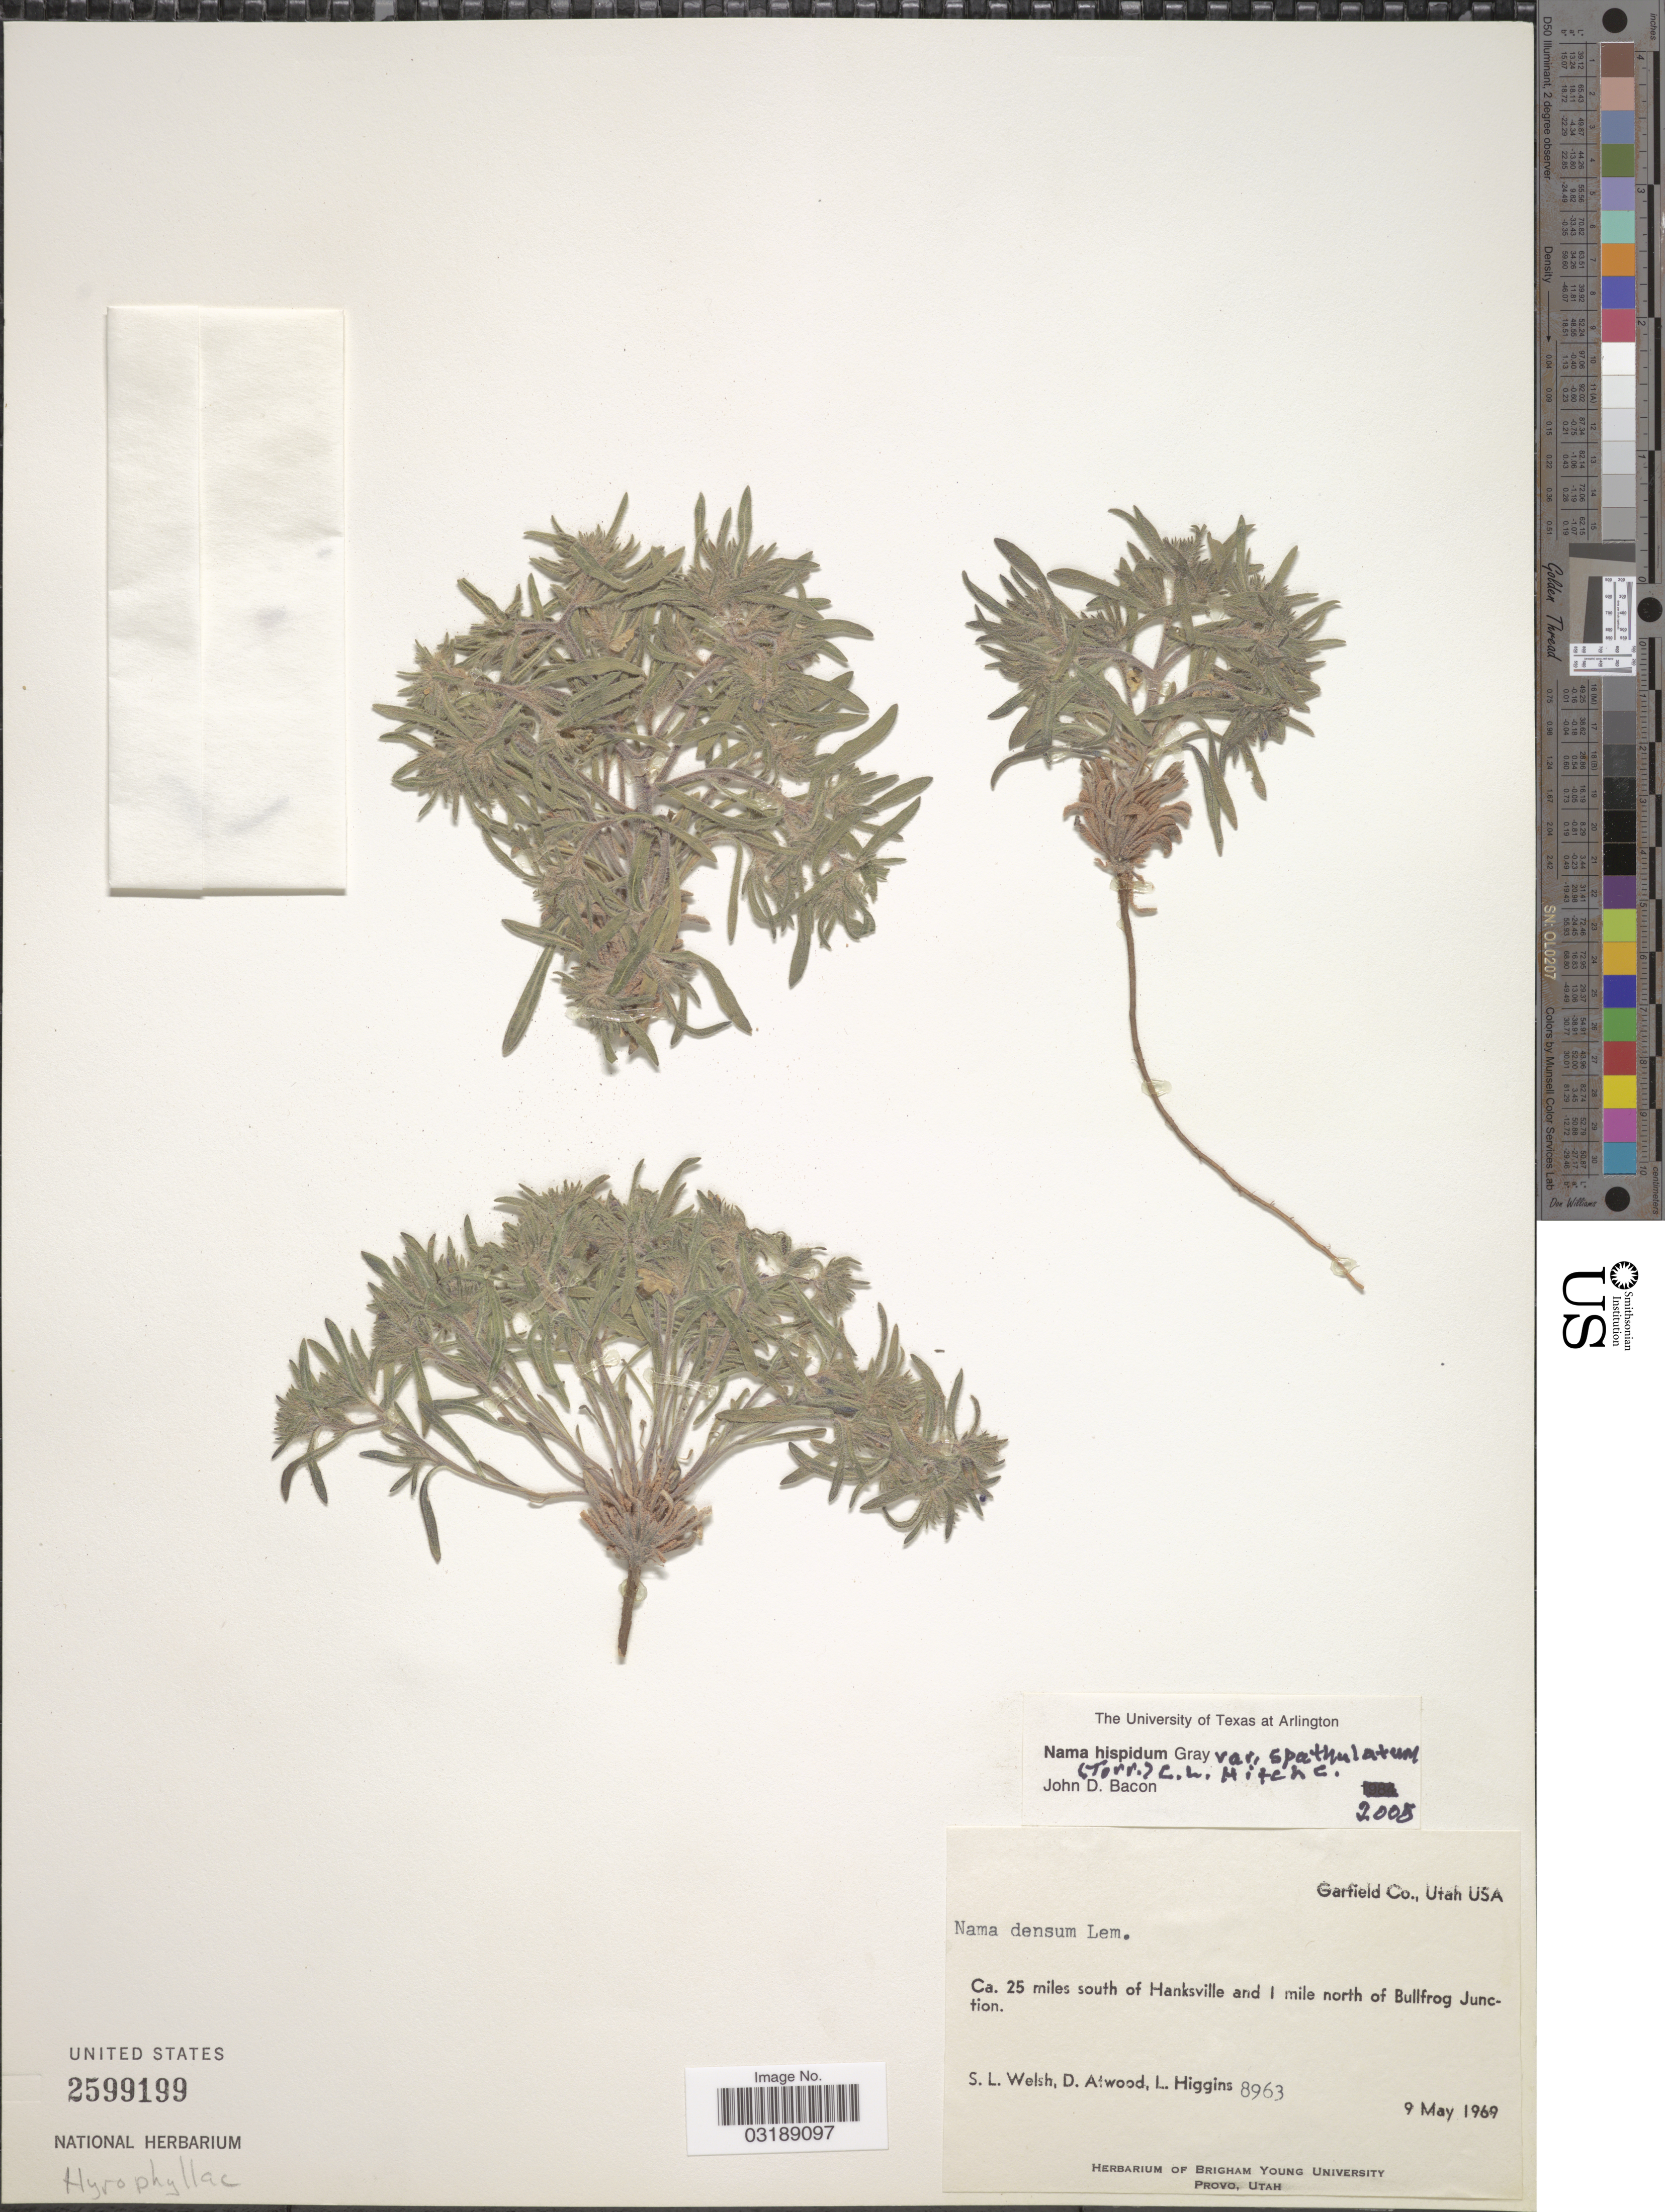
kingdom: Plantae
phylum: Tracheophyta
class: Magnoliopsida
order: Boraginales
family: Namaceae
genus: Nama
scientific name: Nama hispida var. spathulatum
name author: (Torr.) C.L. Hitchc.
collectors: S. Welsh, D. Atwood & L. Higgins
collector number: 8963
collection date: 1969-05-09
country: United States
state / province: Utah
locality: Garfield Co, Ca. 25 miles south of Hanksville and 1 mile north of Bullfrog Junction.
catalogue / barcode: US 2599199